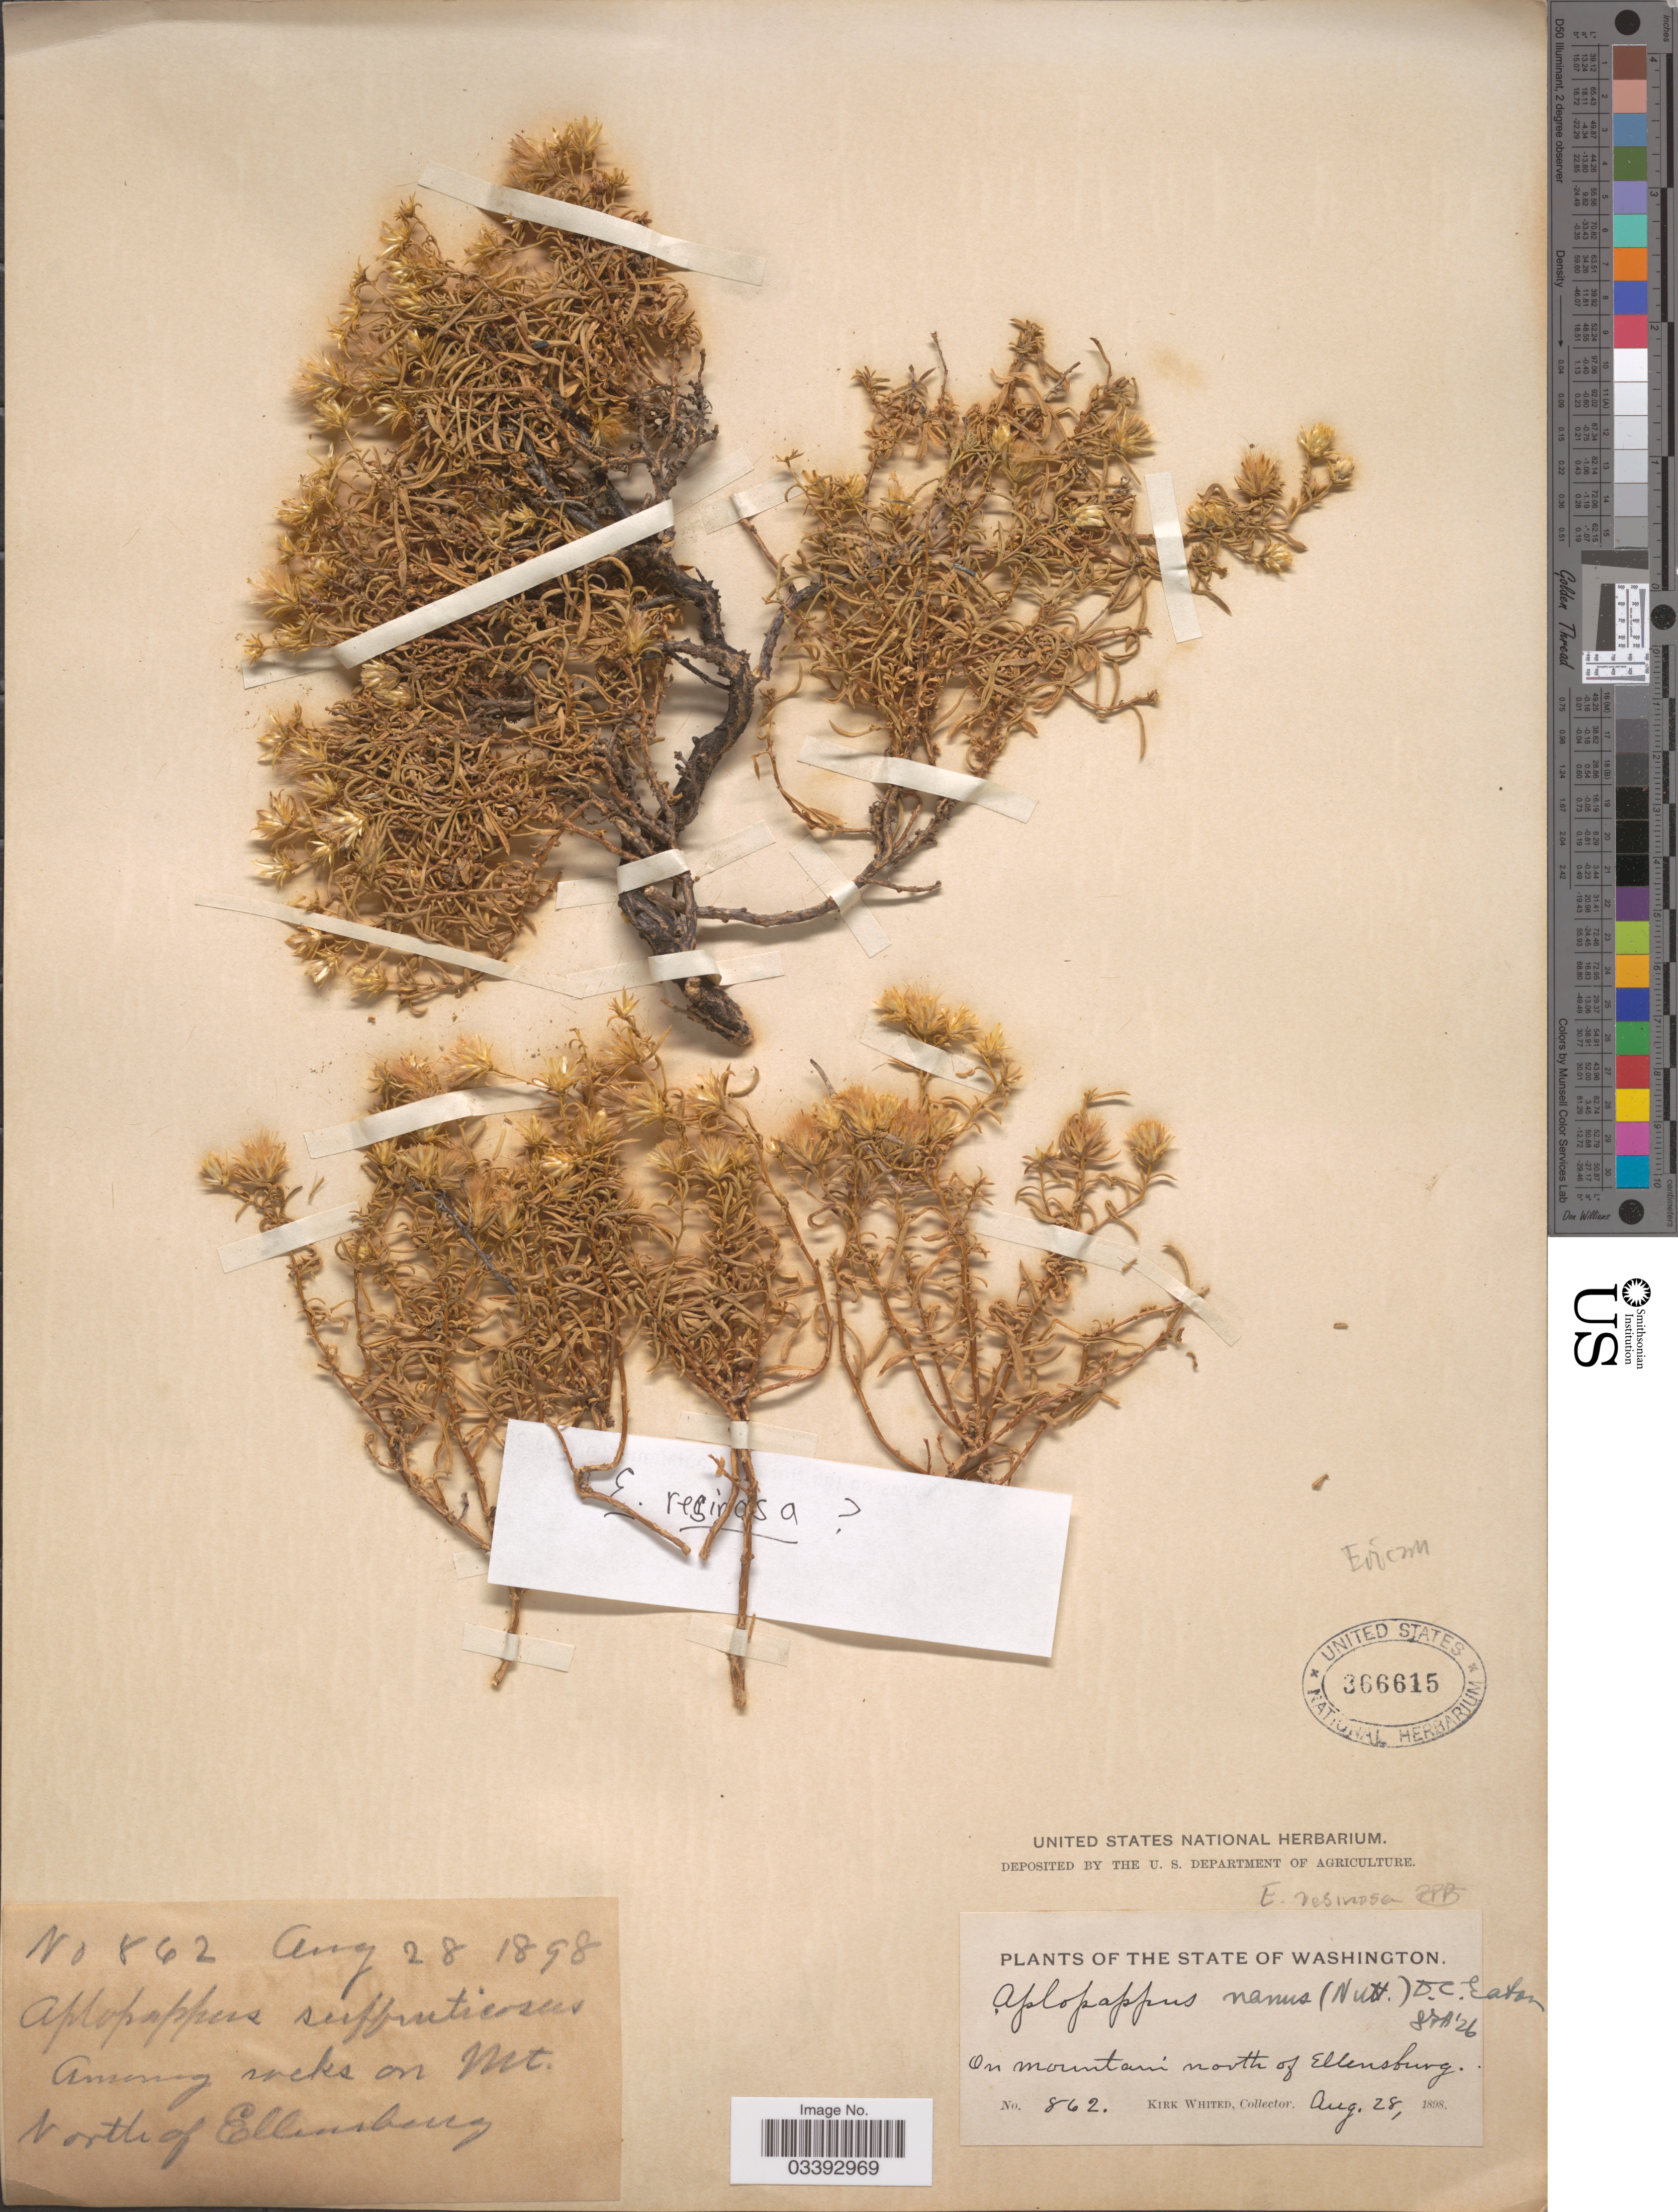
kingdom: Plantae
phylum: Tracheophyta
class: Magnoliopsida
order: Asterales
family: Asteraceae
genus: Ericameria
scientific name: Ericameria resinosa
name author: Nutt.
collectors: K. Whited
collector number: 862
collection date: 1898-08-28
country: United States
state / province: Washington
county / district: Kittitas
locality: On mountain north of Ellensburg. Among rocks on Mt. North of Ellensburg.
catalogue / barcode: US 366615